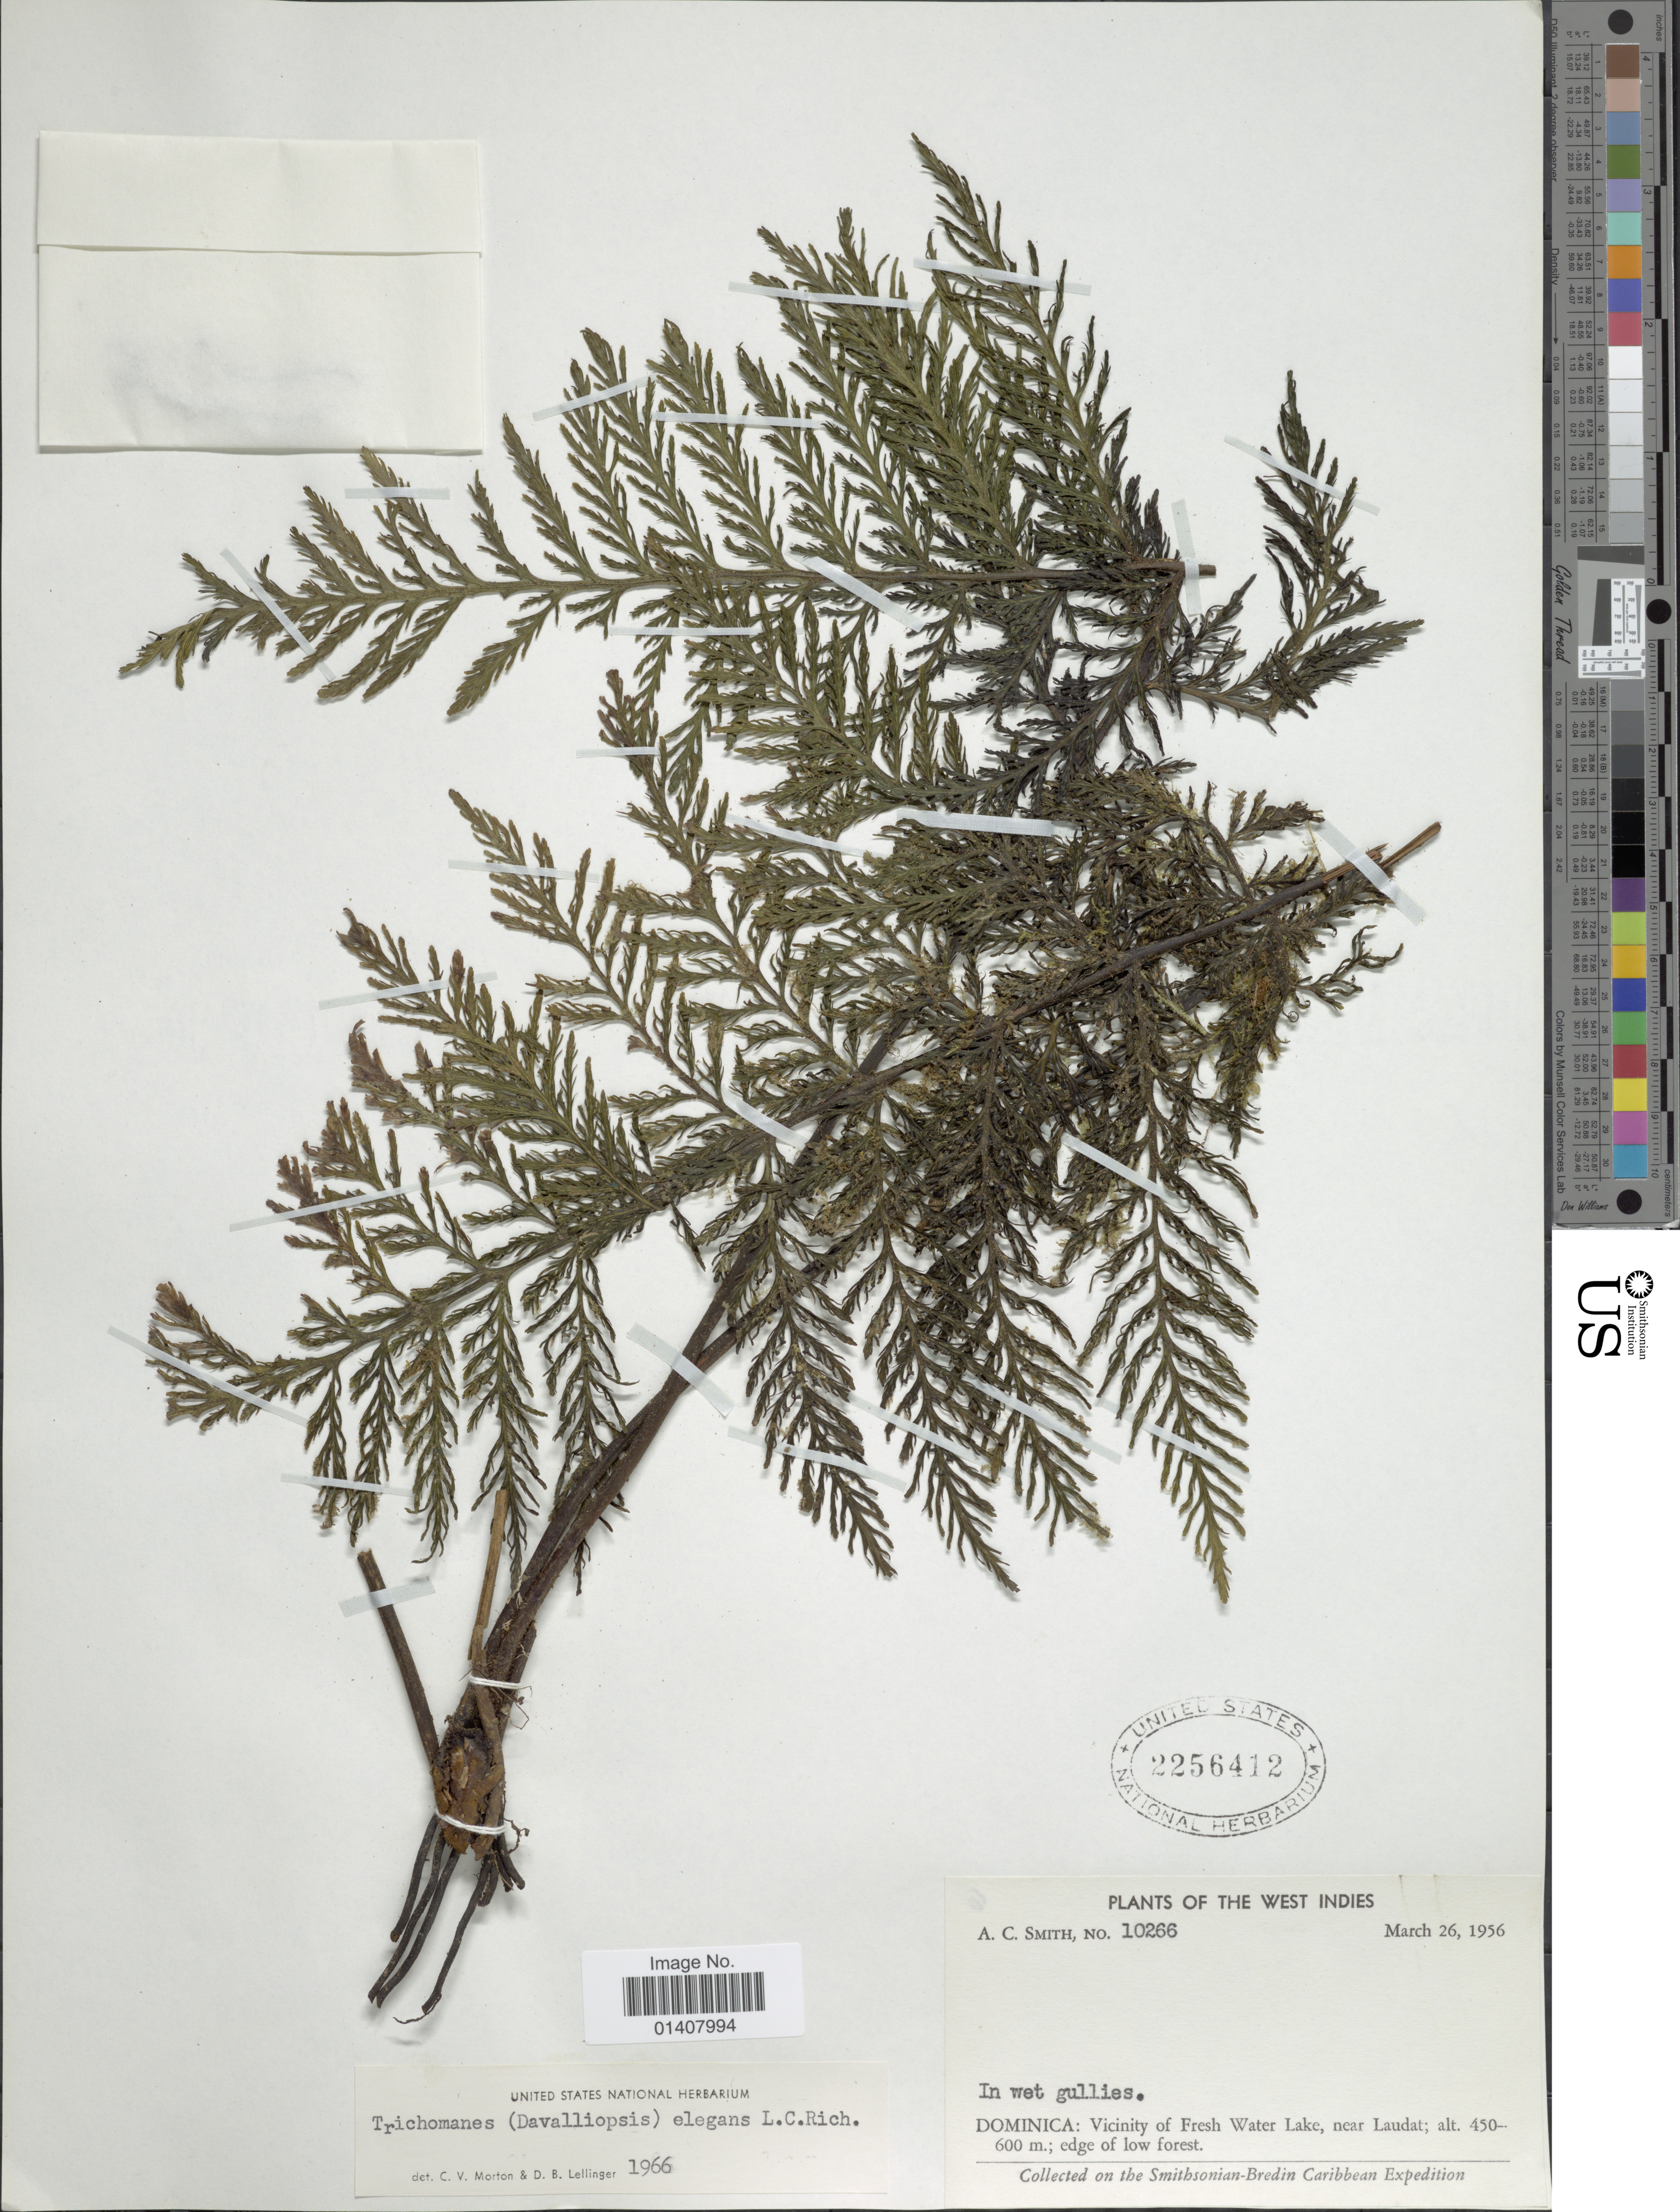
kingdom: Plantae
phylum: Tracheophyta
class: Polypodiopsida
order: Hymenophyllales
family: Hymenophyllaceae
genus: Trichomanes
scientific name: Trichomanes elegans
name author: Rich.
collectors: A. C. Smith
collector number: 10266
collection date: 1956-03-26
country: Dominica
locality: Dominica: vicinity of Fresh Water lake, near Laudat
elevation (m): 450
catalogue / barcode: US 2256412